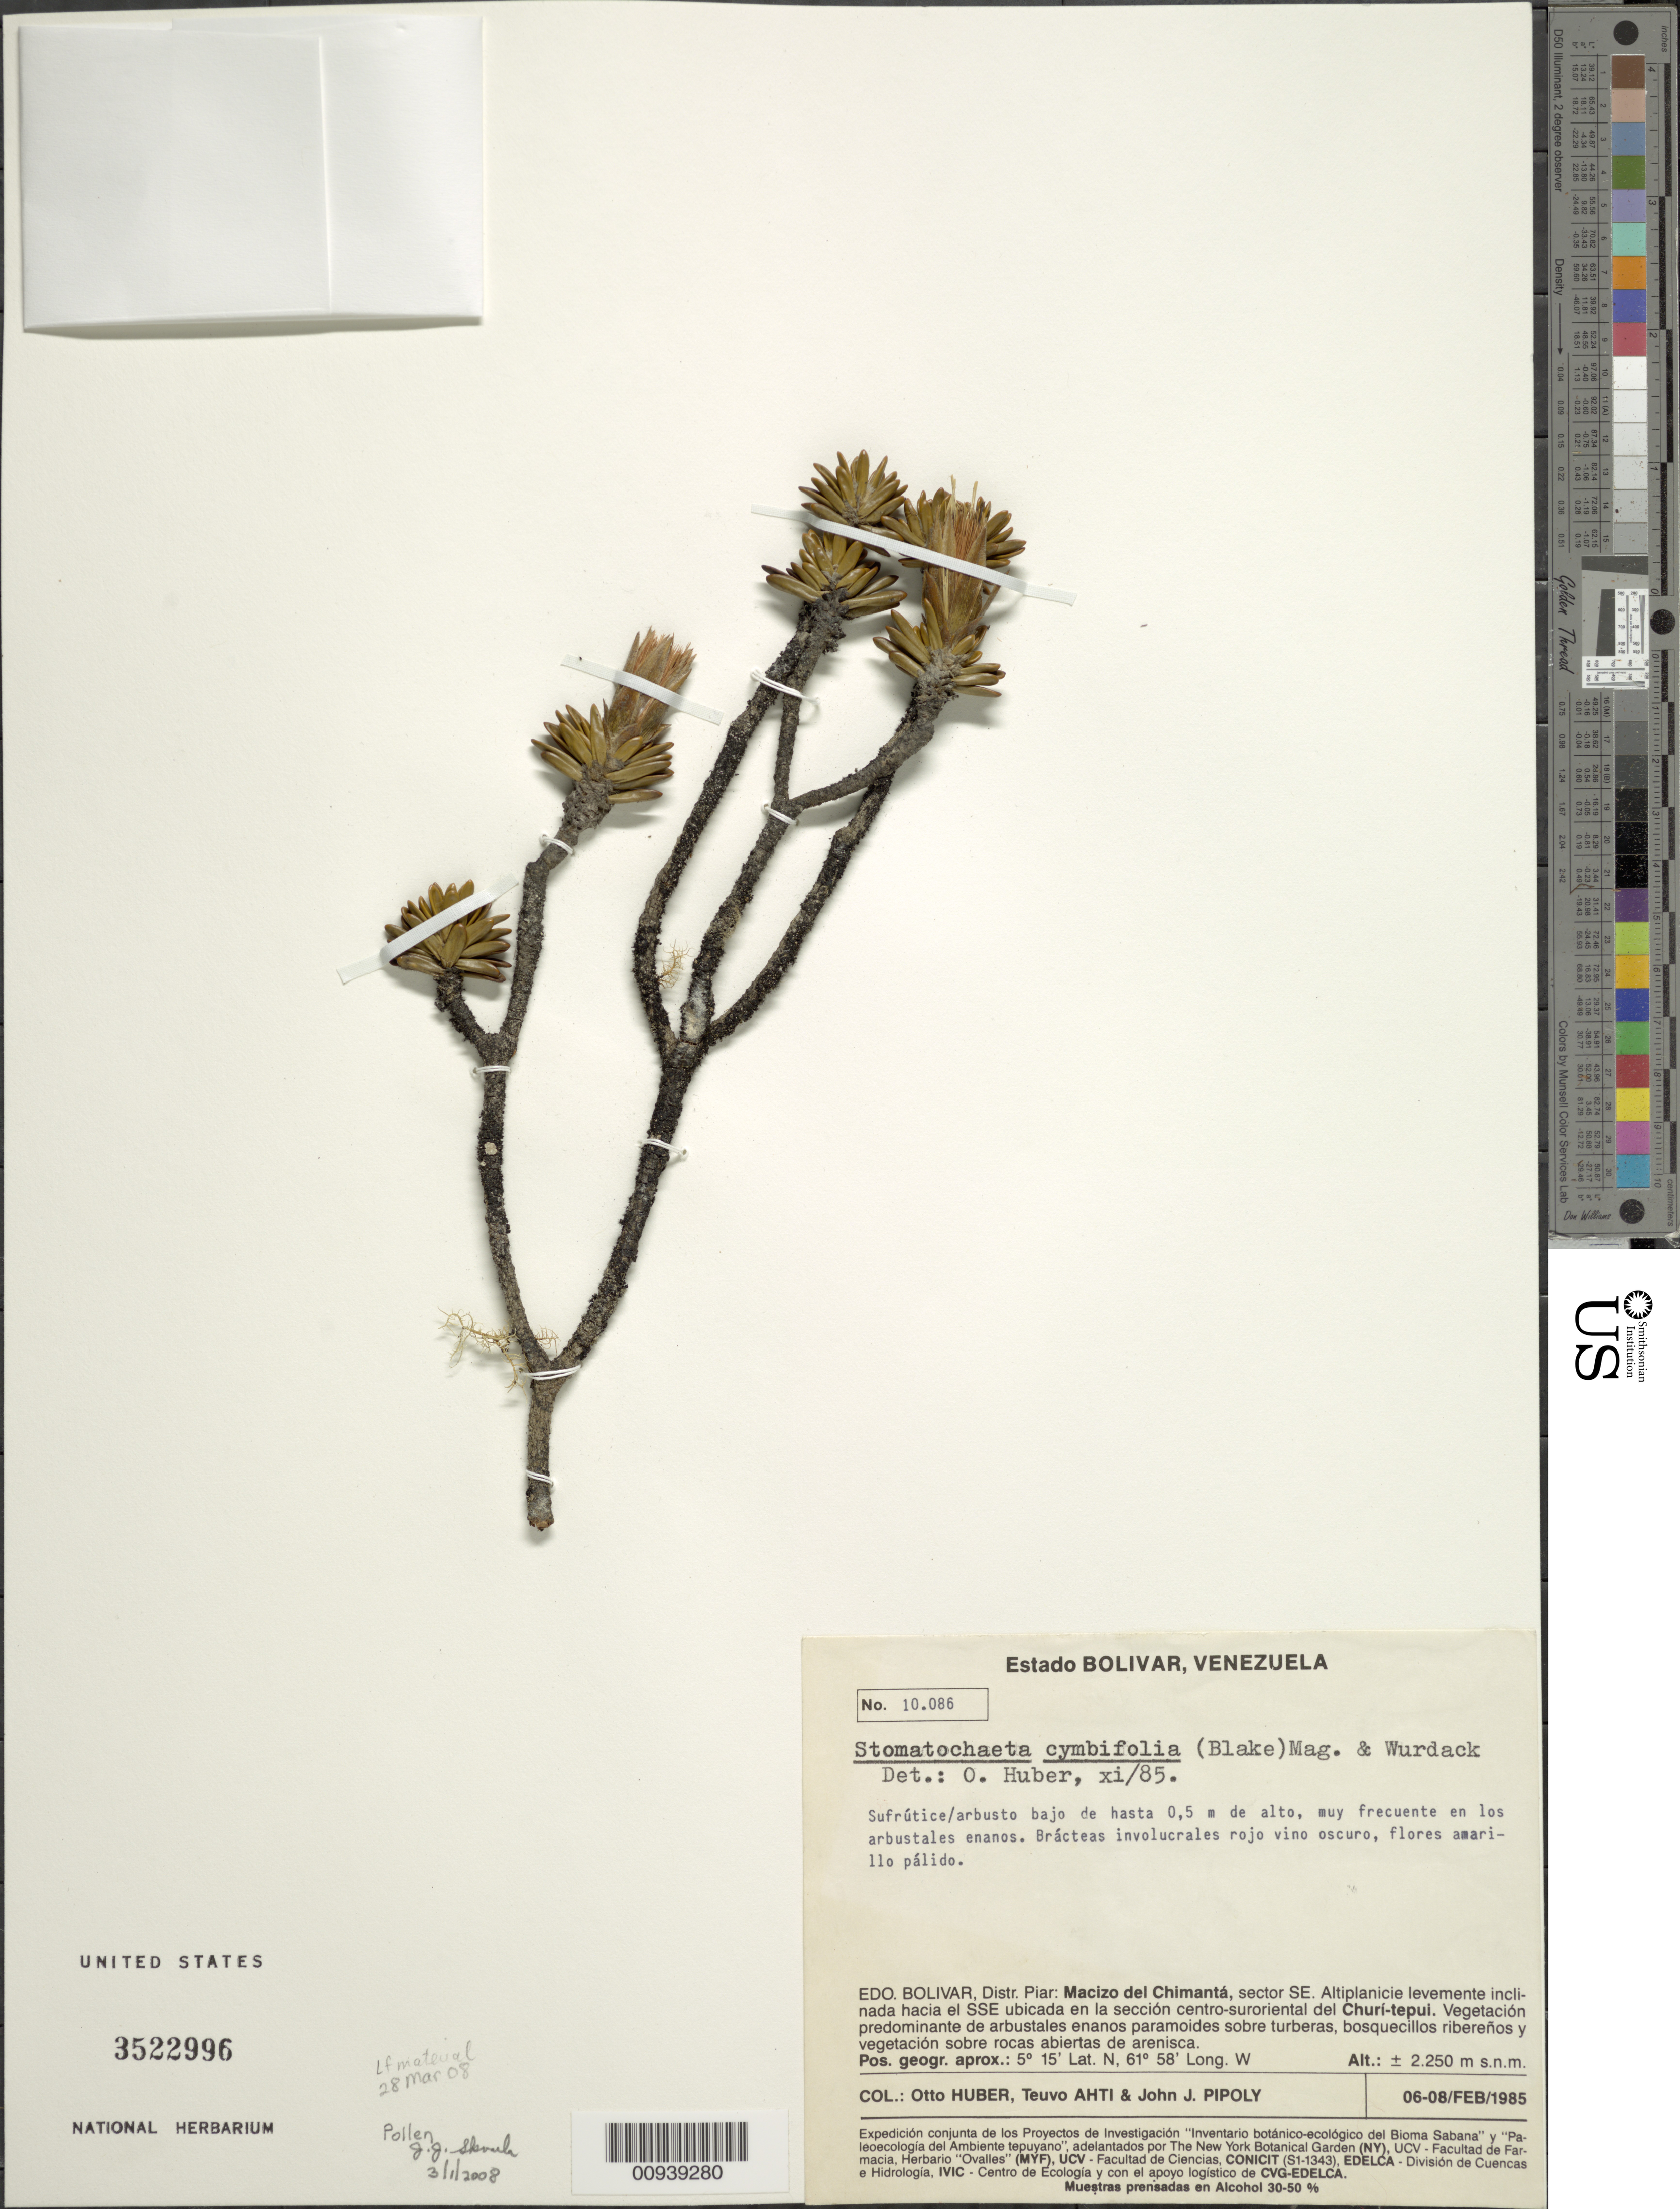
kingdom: Plantae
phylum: Tracheophyta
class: Magnoliopsida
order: Asterales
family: Asteraceae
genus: Stomatochaeta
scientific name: Stomatochaeta cymbifolia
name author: (S.F. Blake) Maguire & Wurdack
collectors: O. Huber, T. T. Ahti & J. J. Pipoly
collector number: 10086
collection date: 1985-02-06/1985-02-08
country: Venezuela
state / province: Bolivar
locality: Distr. Piar: Macizo del Chimanta, sector SE, Altiplanicie levemente inclinada hacia el SSE ubicada en la seccion centro-suroriental del Churi-tepui.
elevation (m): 2250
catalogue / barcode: US 3522996